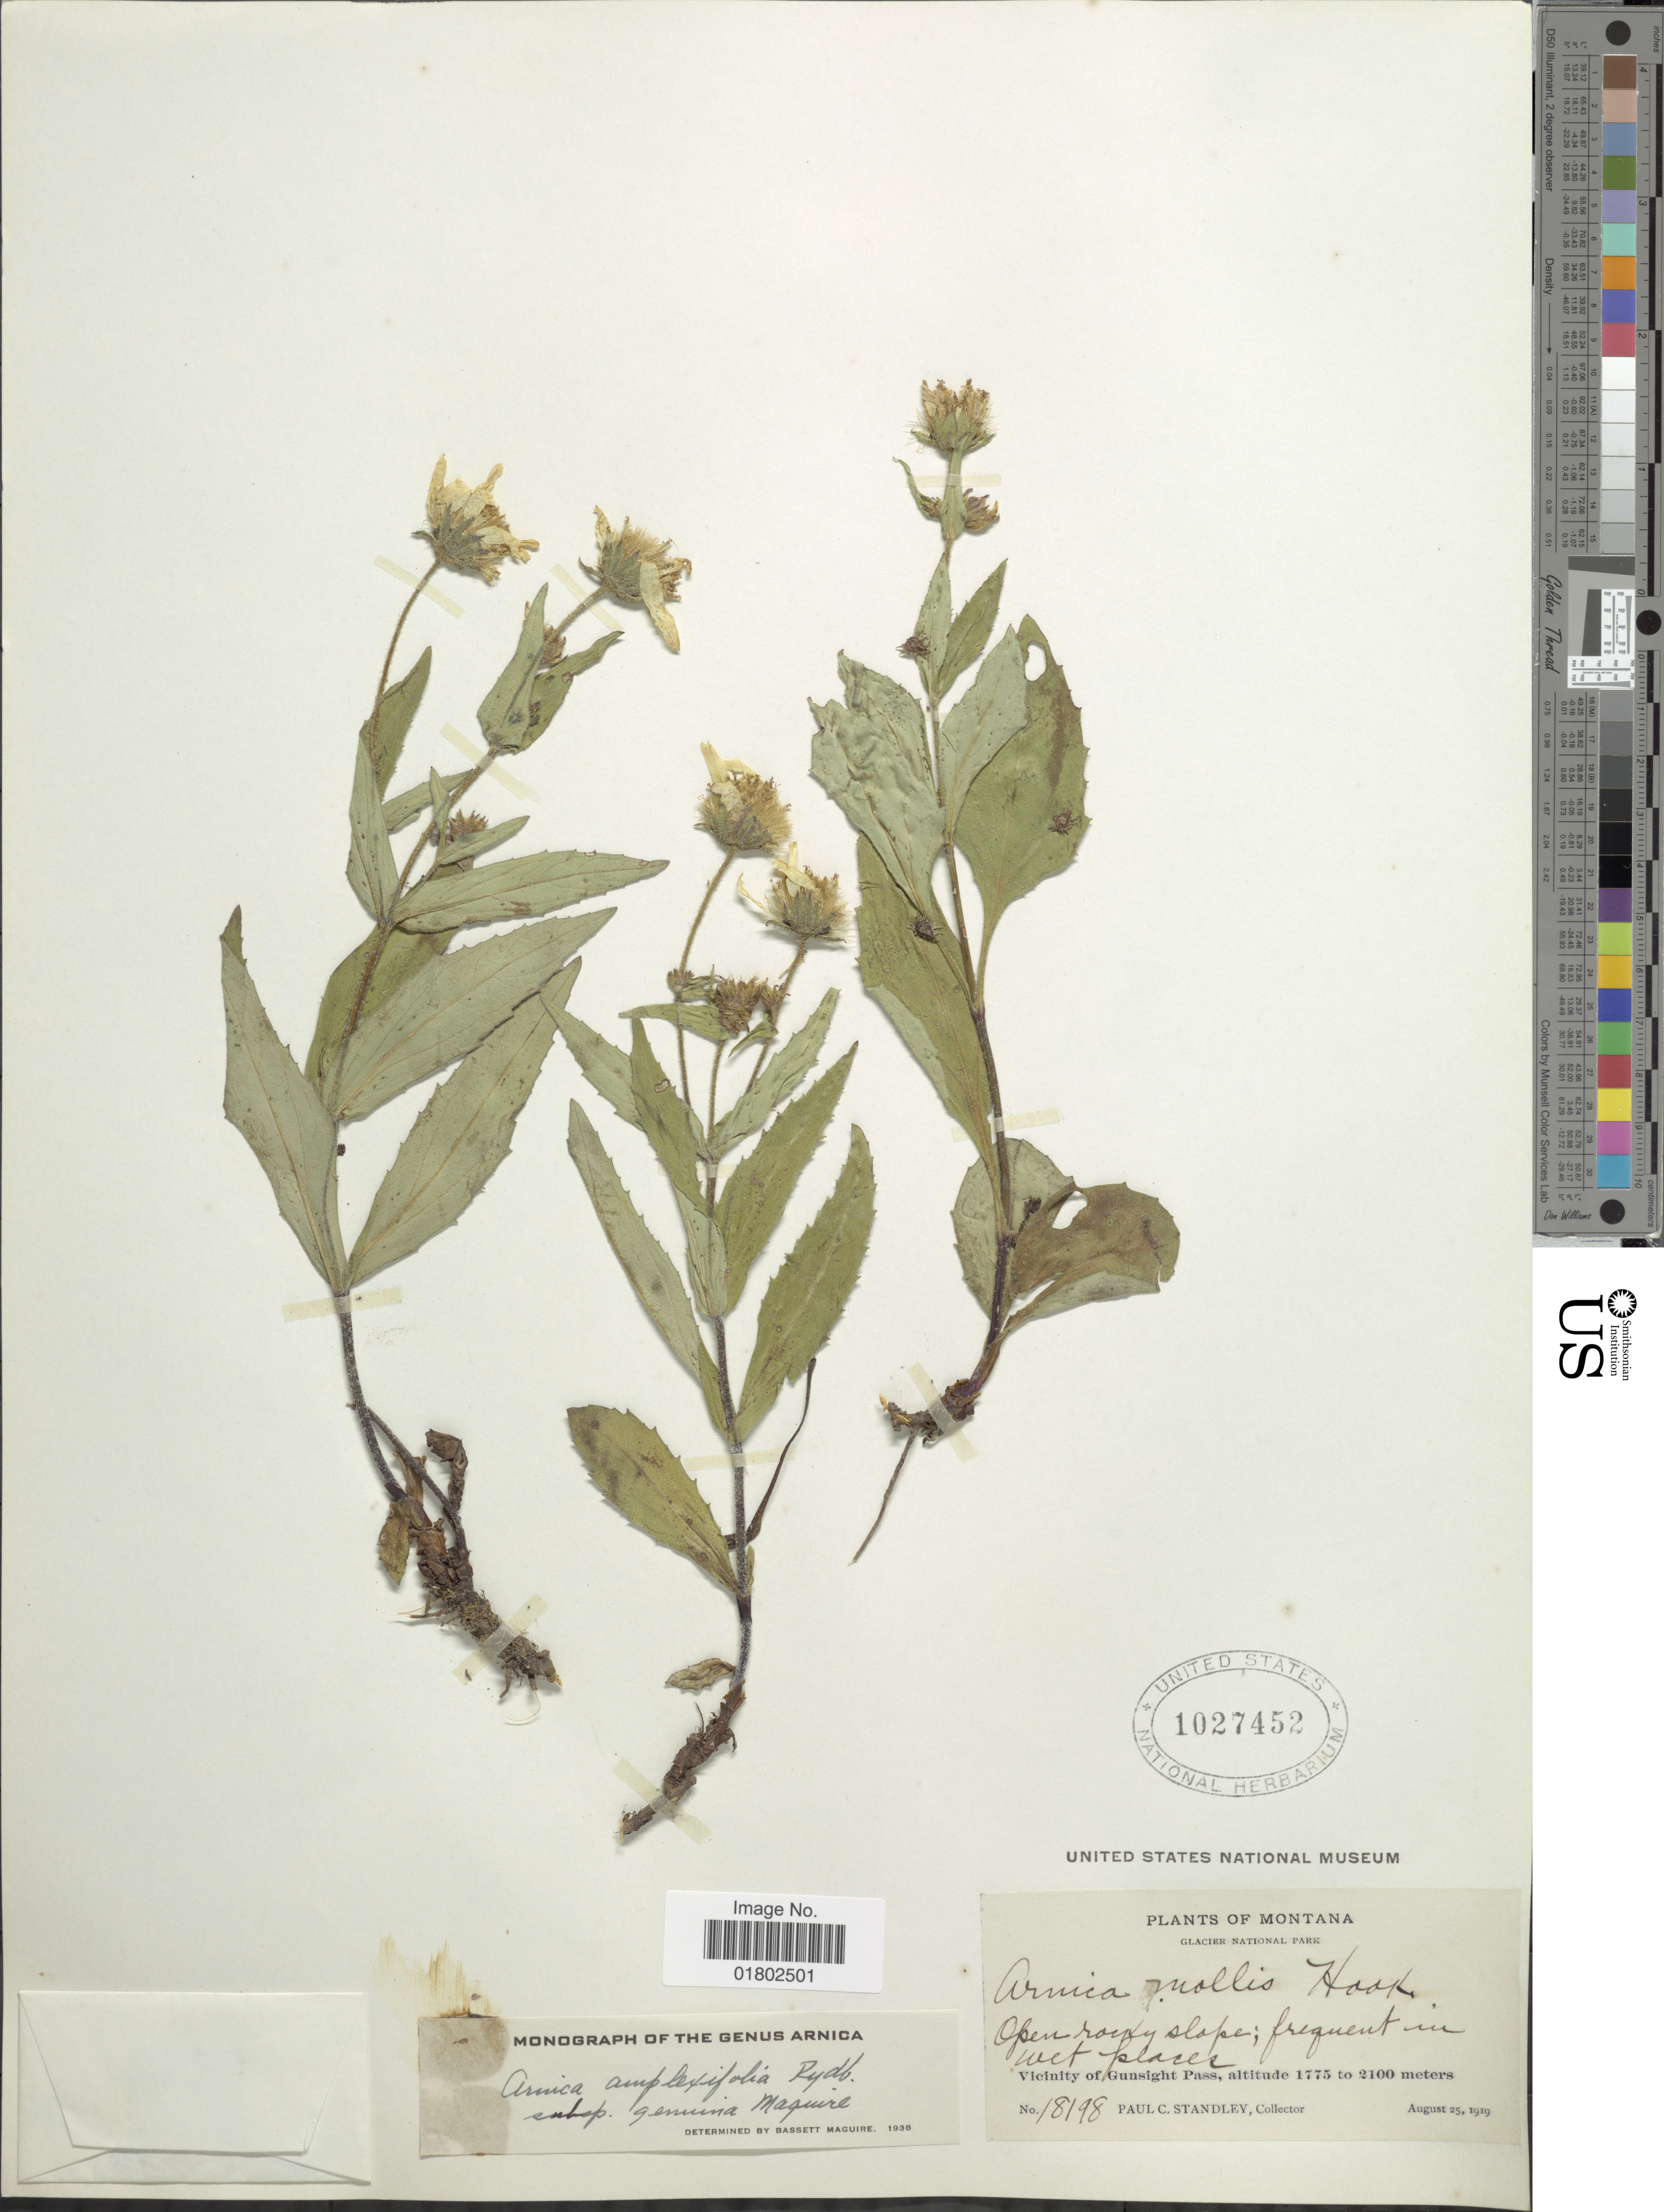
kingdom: Plantae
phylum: Tracheophyta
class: Magnoliopsida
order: Asterales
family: Asteraceae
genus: Arnica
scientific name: Arnica amplexifolia subsp. genuina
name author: Maguire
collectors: P. C. Standley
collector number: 18198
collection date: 1919-08-25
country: United States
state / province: Montana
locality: Vicinity of Gunsight Pass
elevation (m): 1775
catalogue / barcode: US 1027452